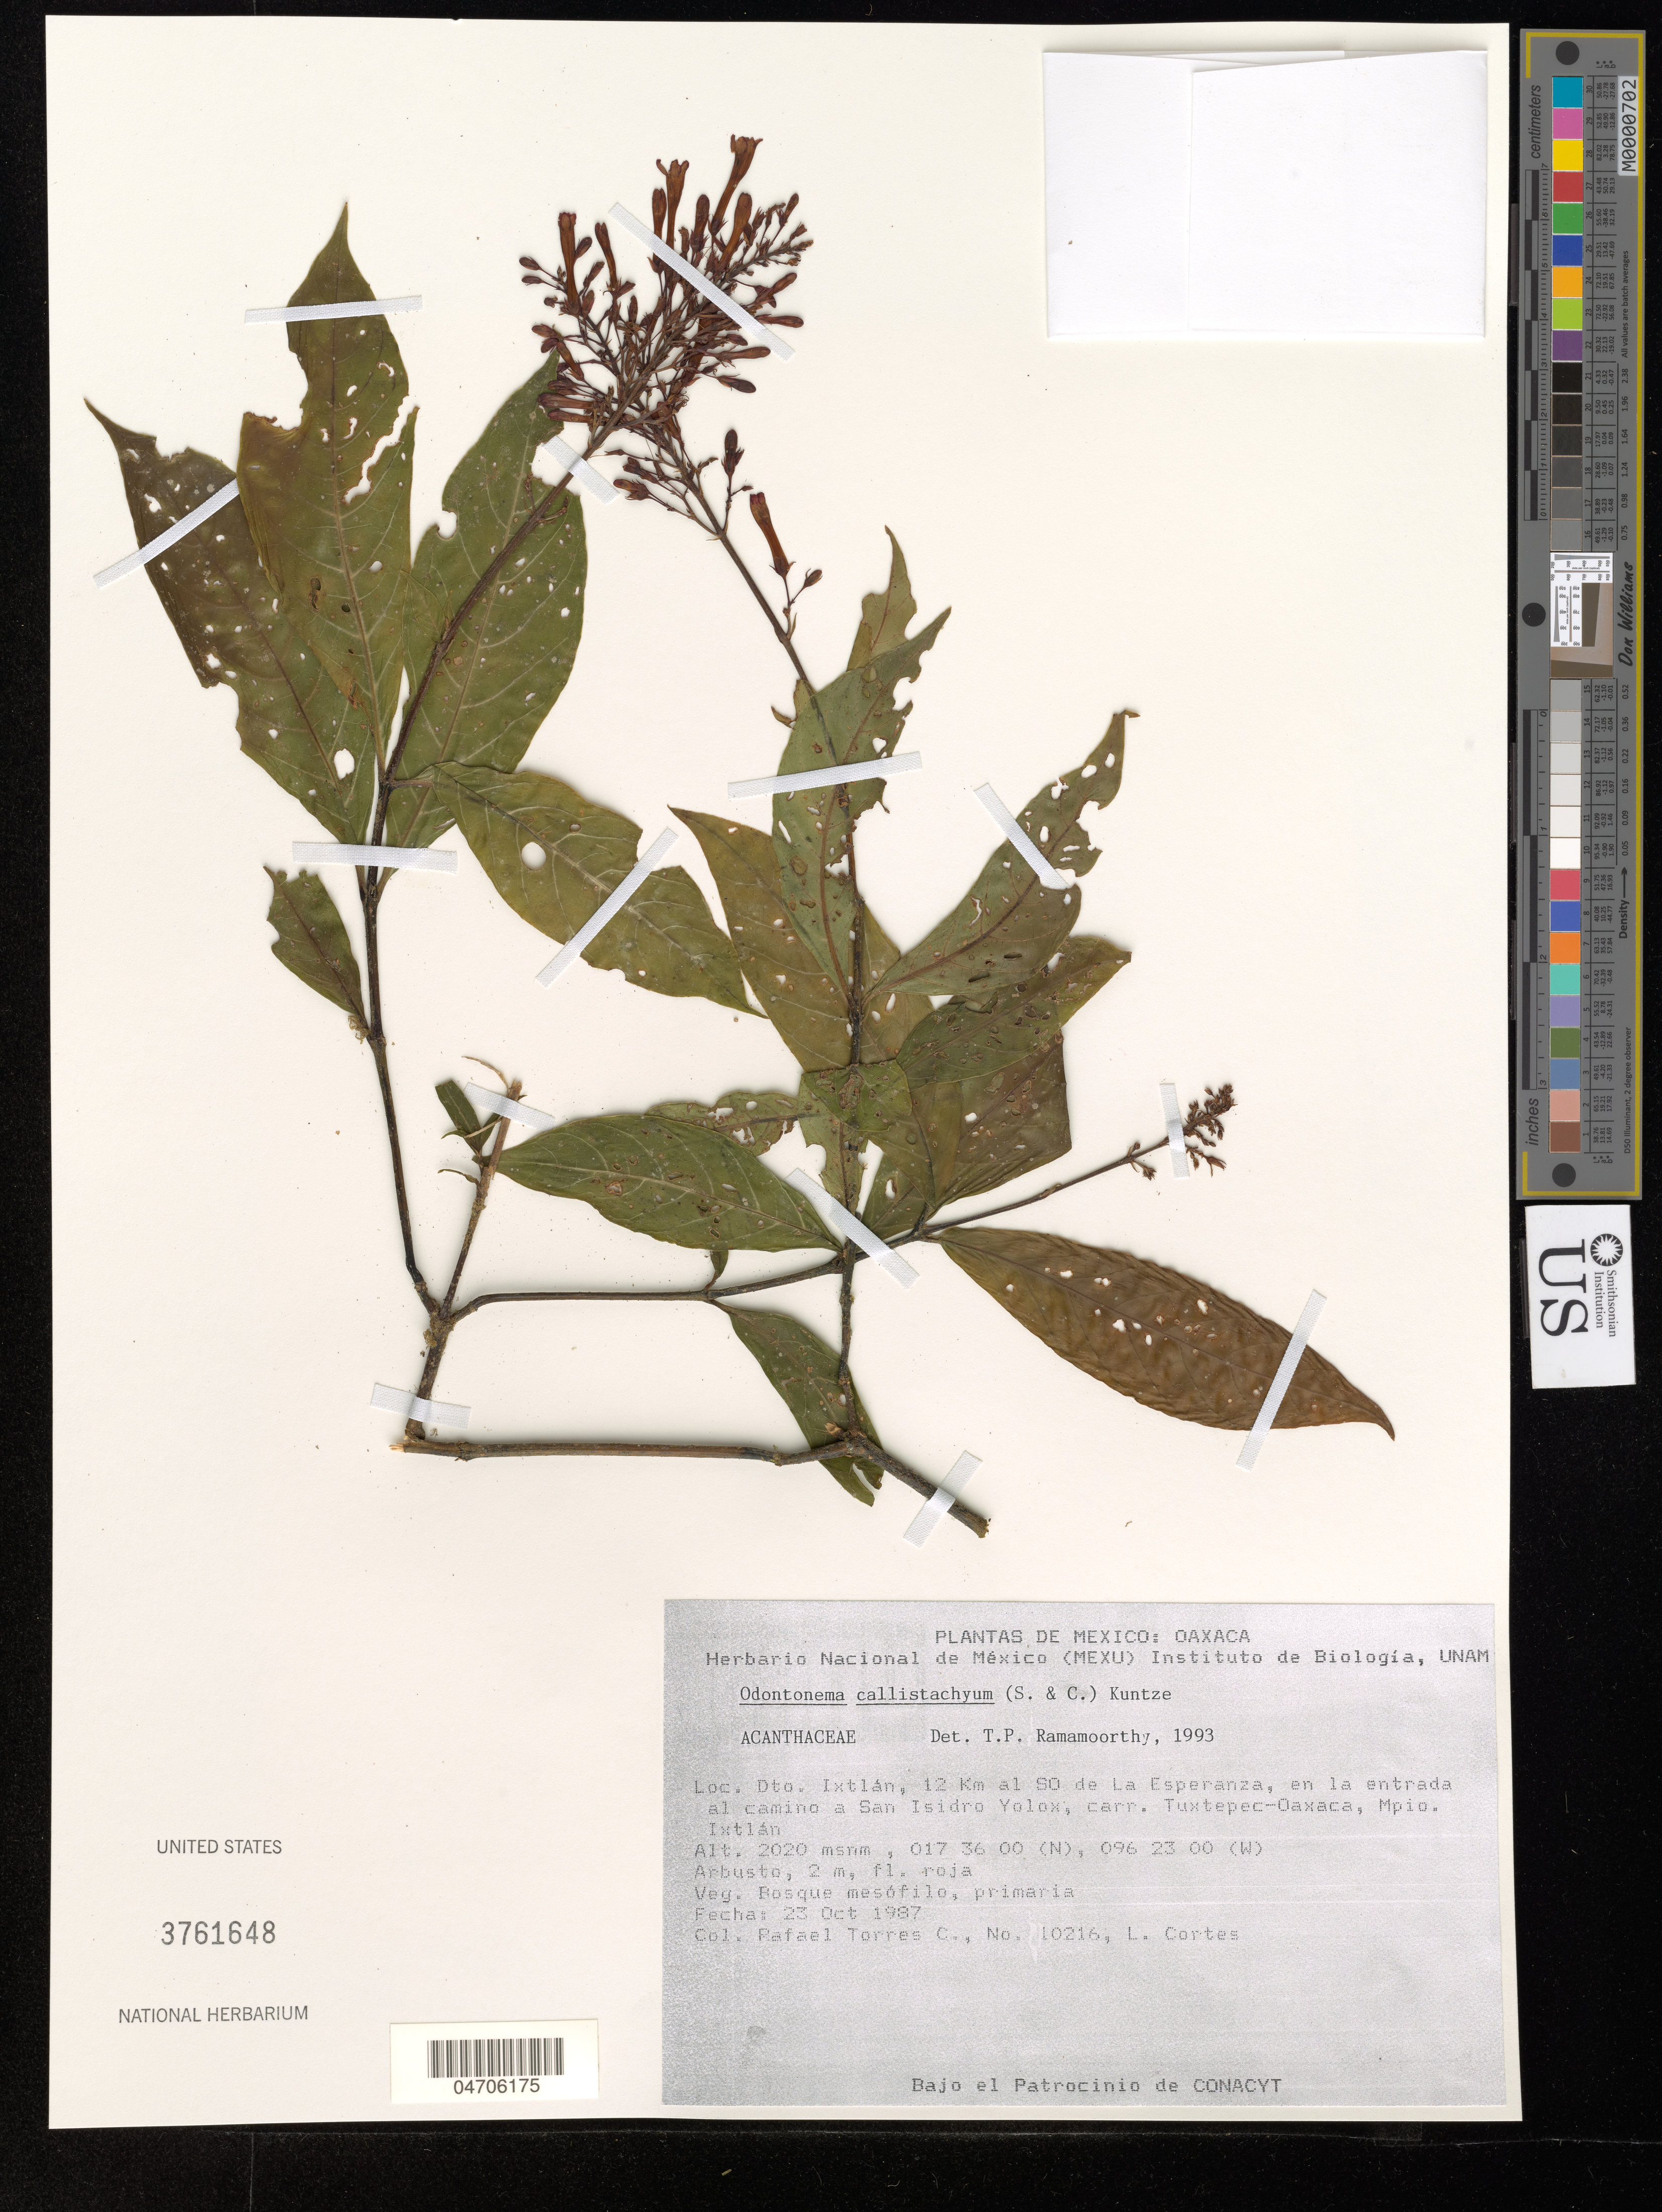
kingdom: Plantae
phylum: Tracheophyta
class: Magnoliopsida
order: Lamiales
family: Acanthaceae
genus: Odontonema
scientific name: Odontonema callistachyum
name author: (Schltdl. & Cham.) Kuntze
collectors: R. Torres C. & L. Cortes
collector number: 10216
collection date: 1987-10-23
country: Mexico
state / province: Oaxaca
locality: Dto. Ixtlán, 12 Km al SO de La Esperanza, en la entrada al camino a San Isidro Yolox, carr. Tuxtepec-Oaxaca, Mpio. Ixtlán.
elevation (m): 2020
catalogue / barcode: US 3761648